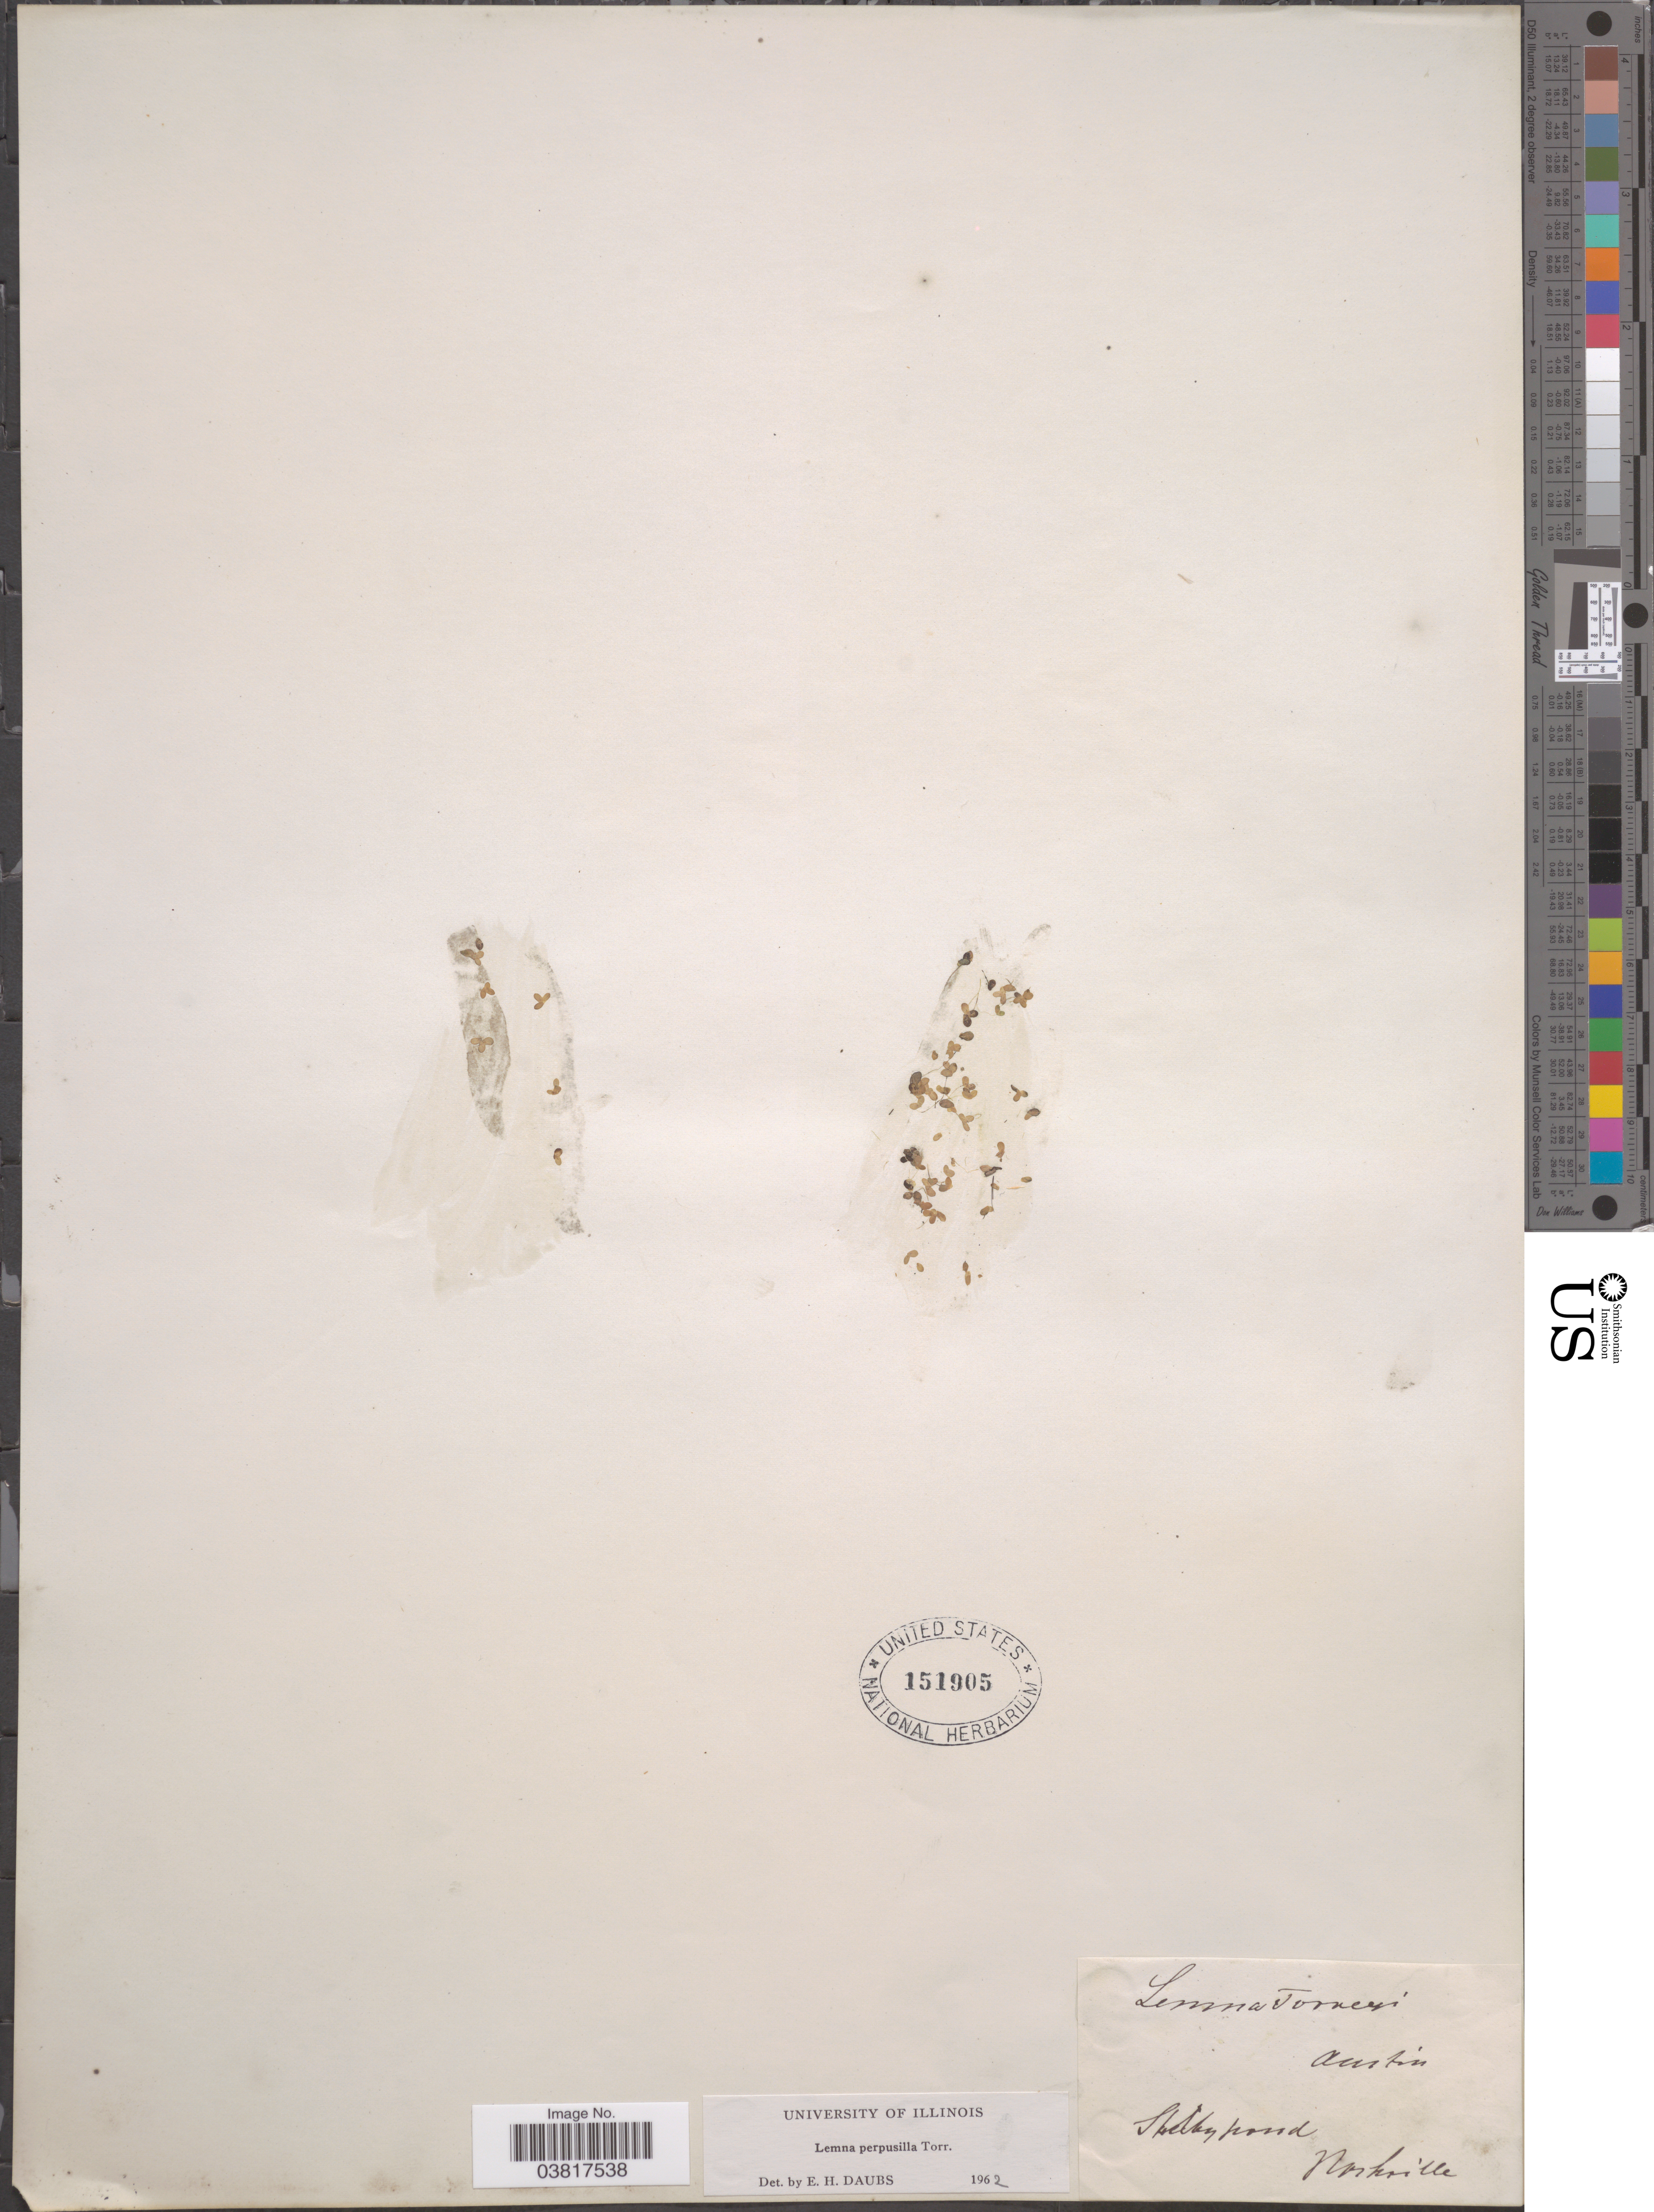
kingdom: Plantae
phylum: Tracheophyta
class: Liliopsida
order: Alismatales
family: Araceae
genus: Lemna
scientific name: Lemna perpusilla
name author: Torr.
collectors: -. Austin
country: United States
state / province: Tennessee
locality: Shelby pond, Nashville.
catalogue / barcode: US 151905